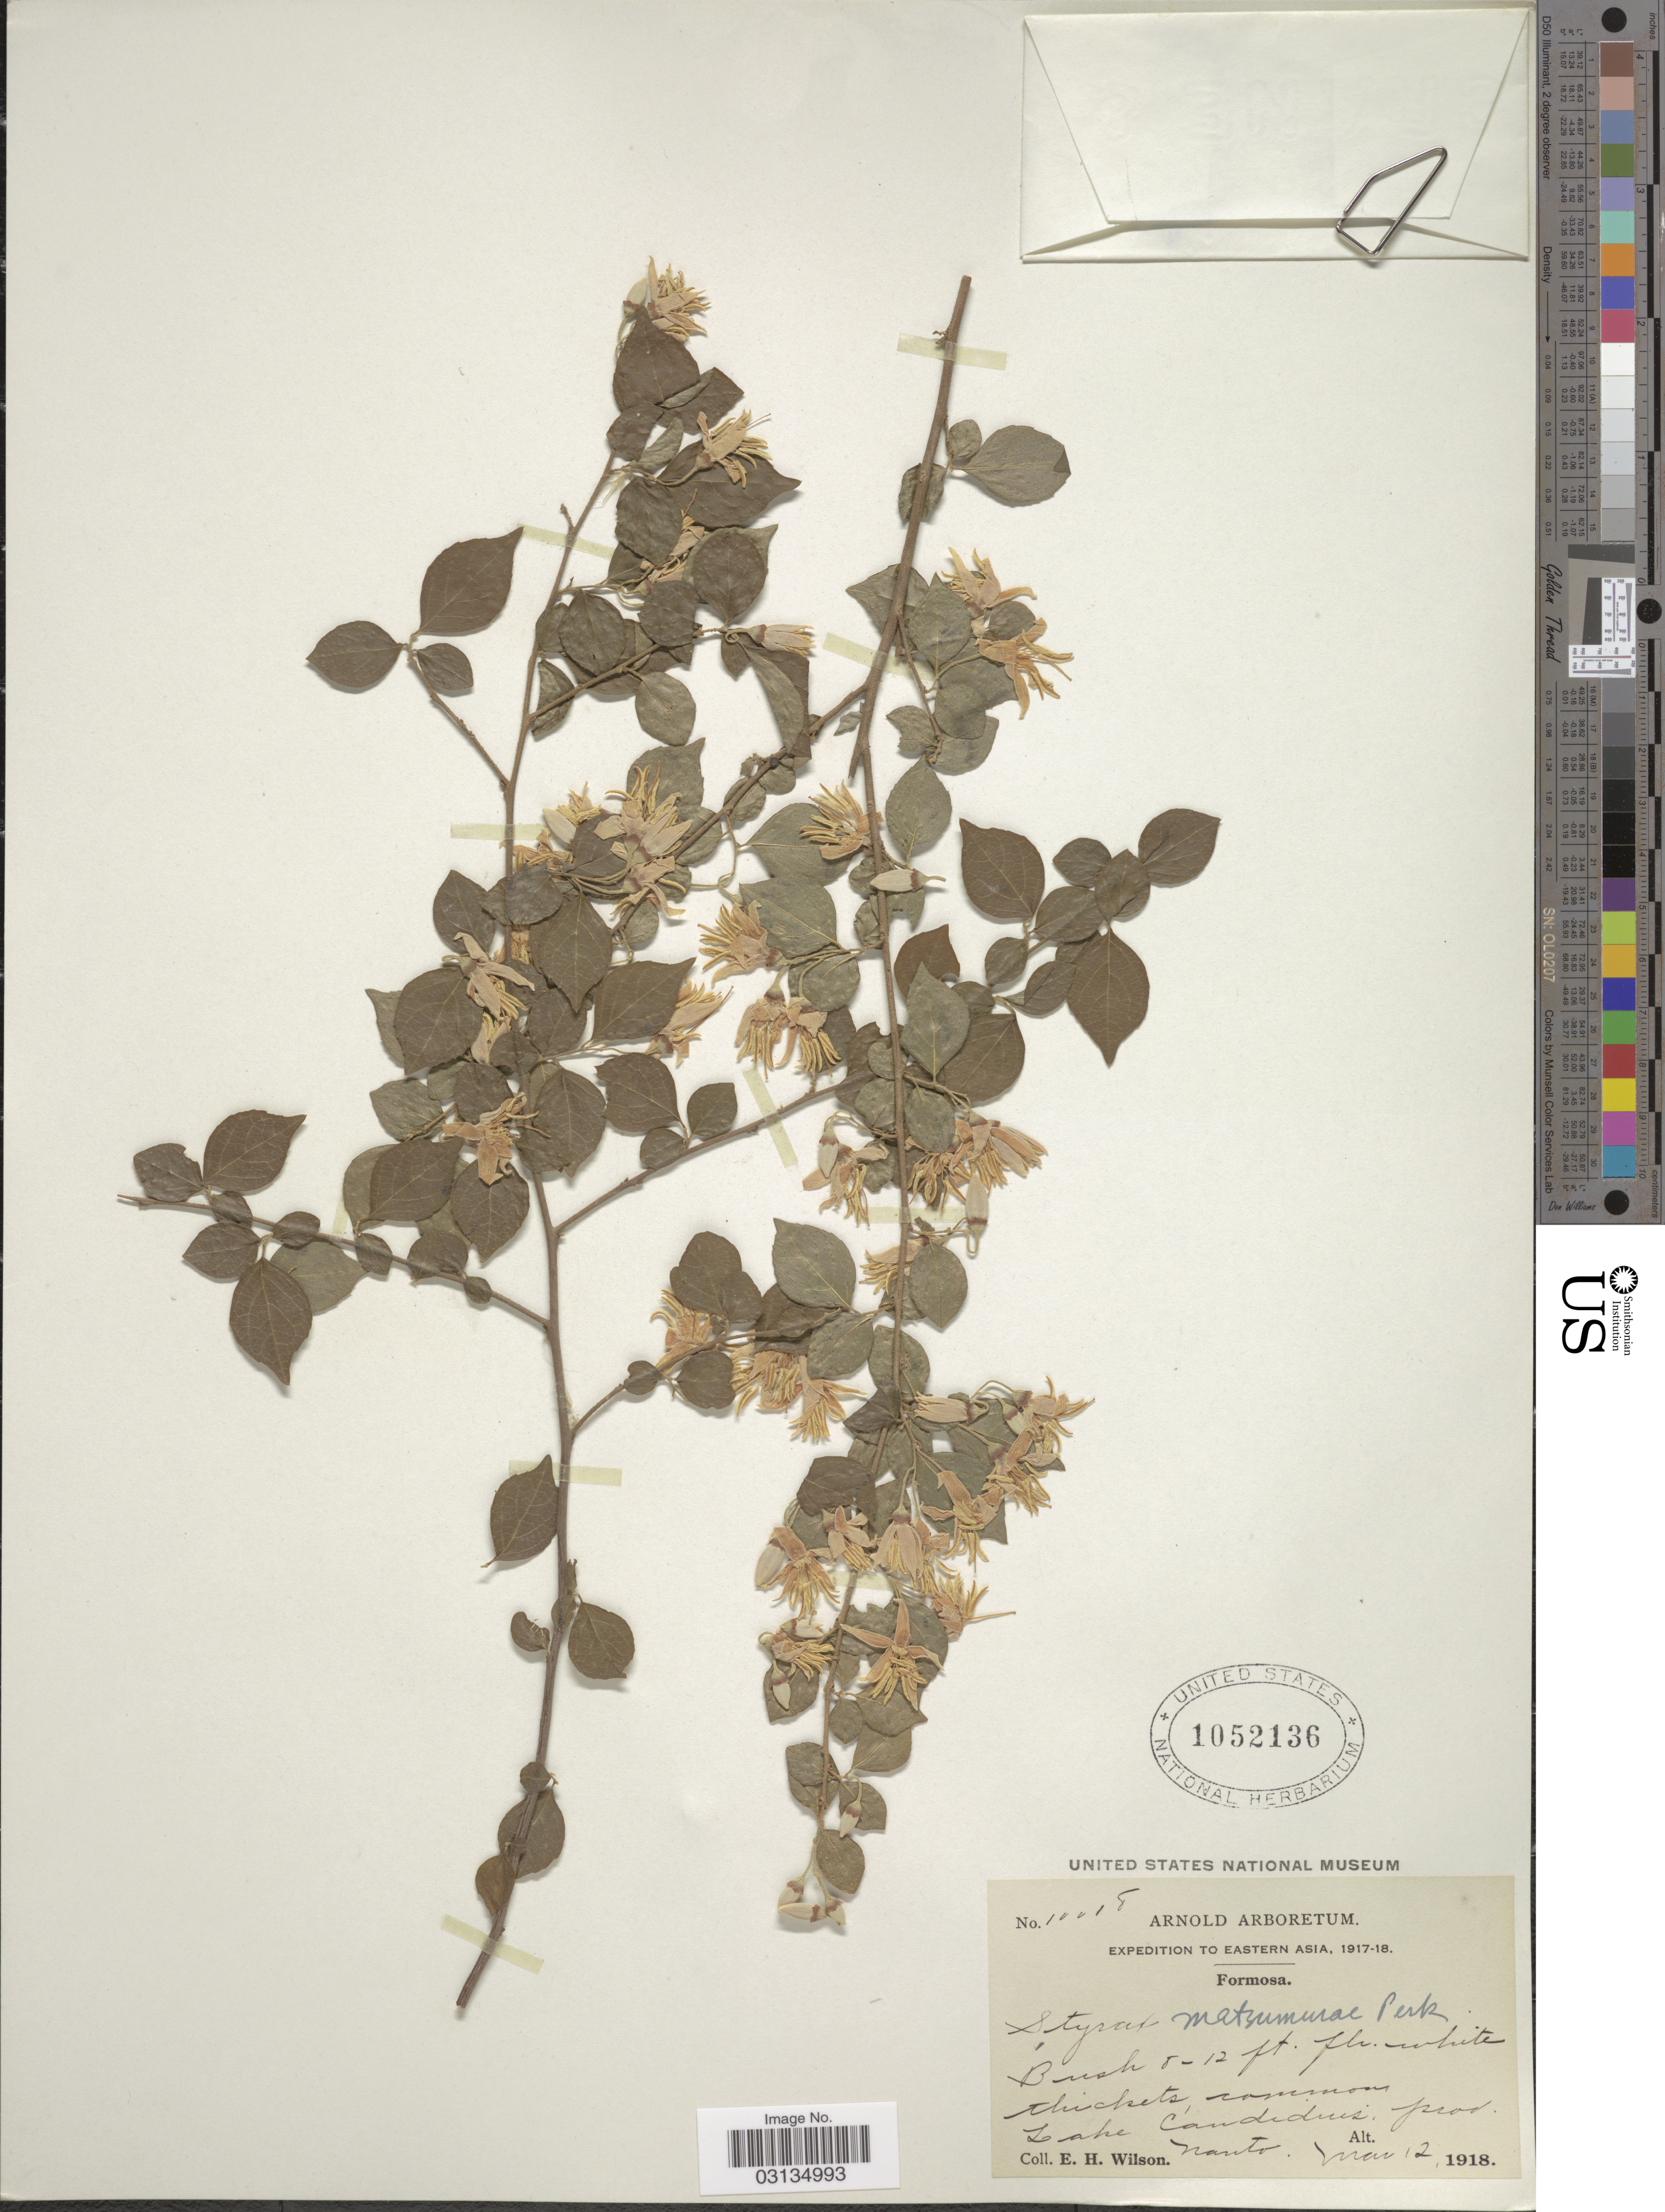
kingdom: Plantae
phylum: Tracheophyta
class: Magnoliopsida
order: Ericales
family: Styracaceae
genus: Styrax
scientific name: Styrax matsumuraei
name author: Perkins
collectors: E. Wilson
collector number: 10018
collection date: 1918-03-12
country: Taiwan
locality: Eastern Asia, Formosa, Lake Candidius, prov. Nanto.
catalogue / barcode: US 1052136